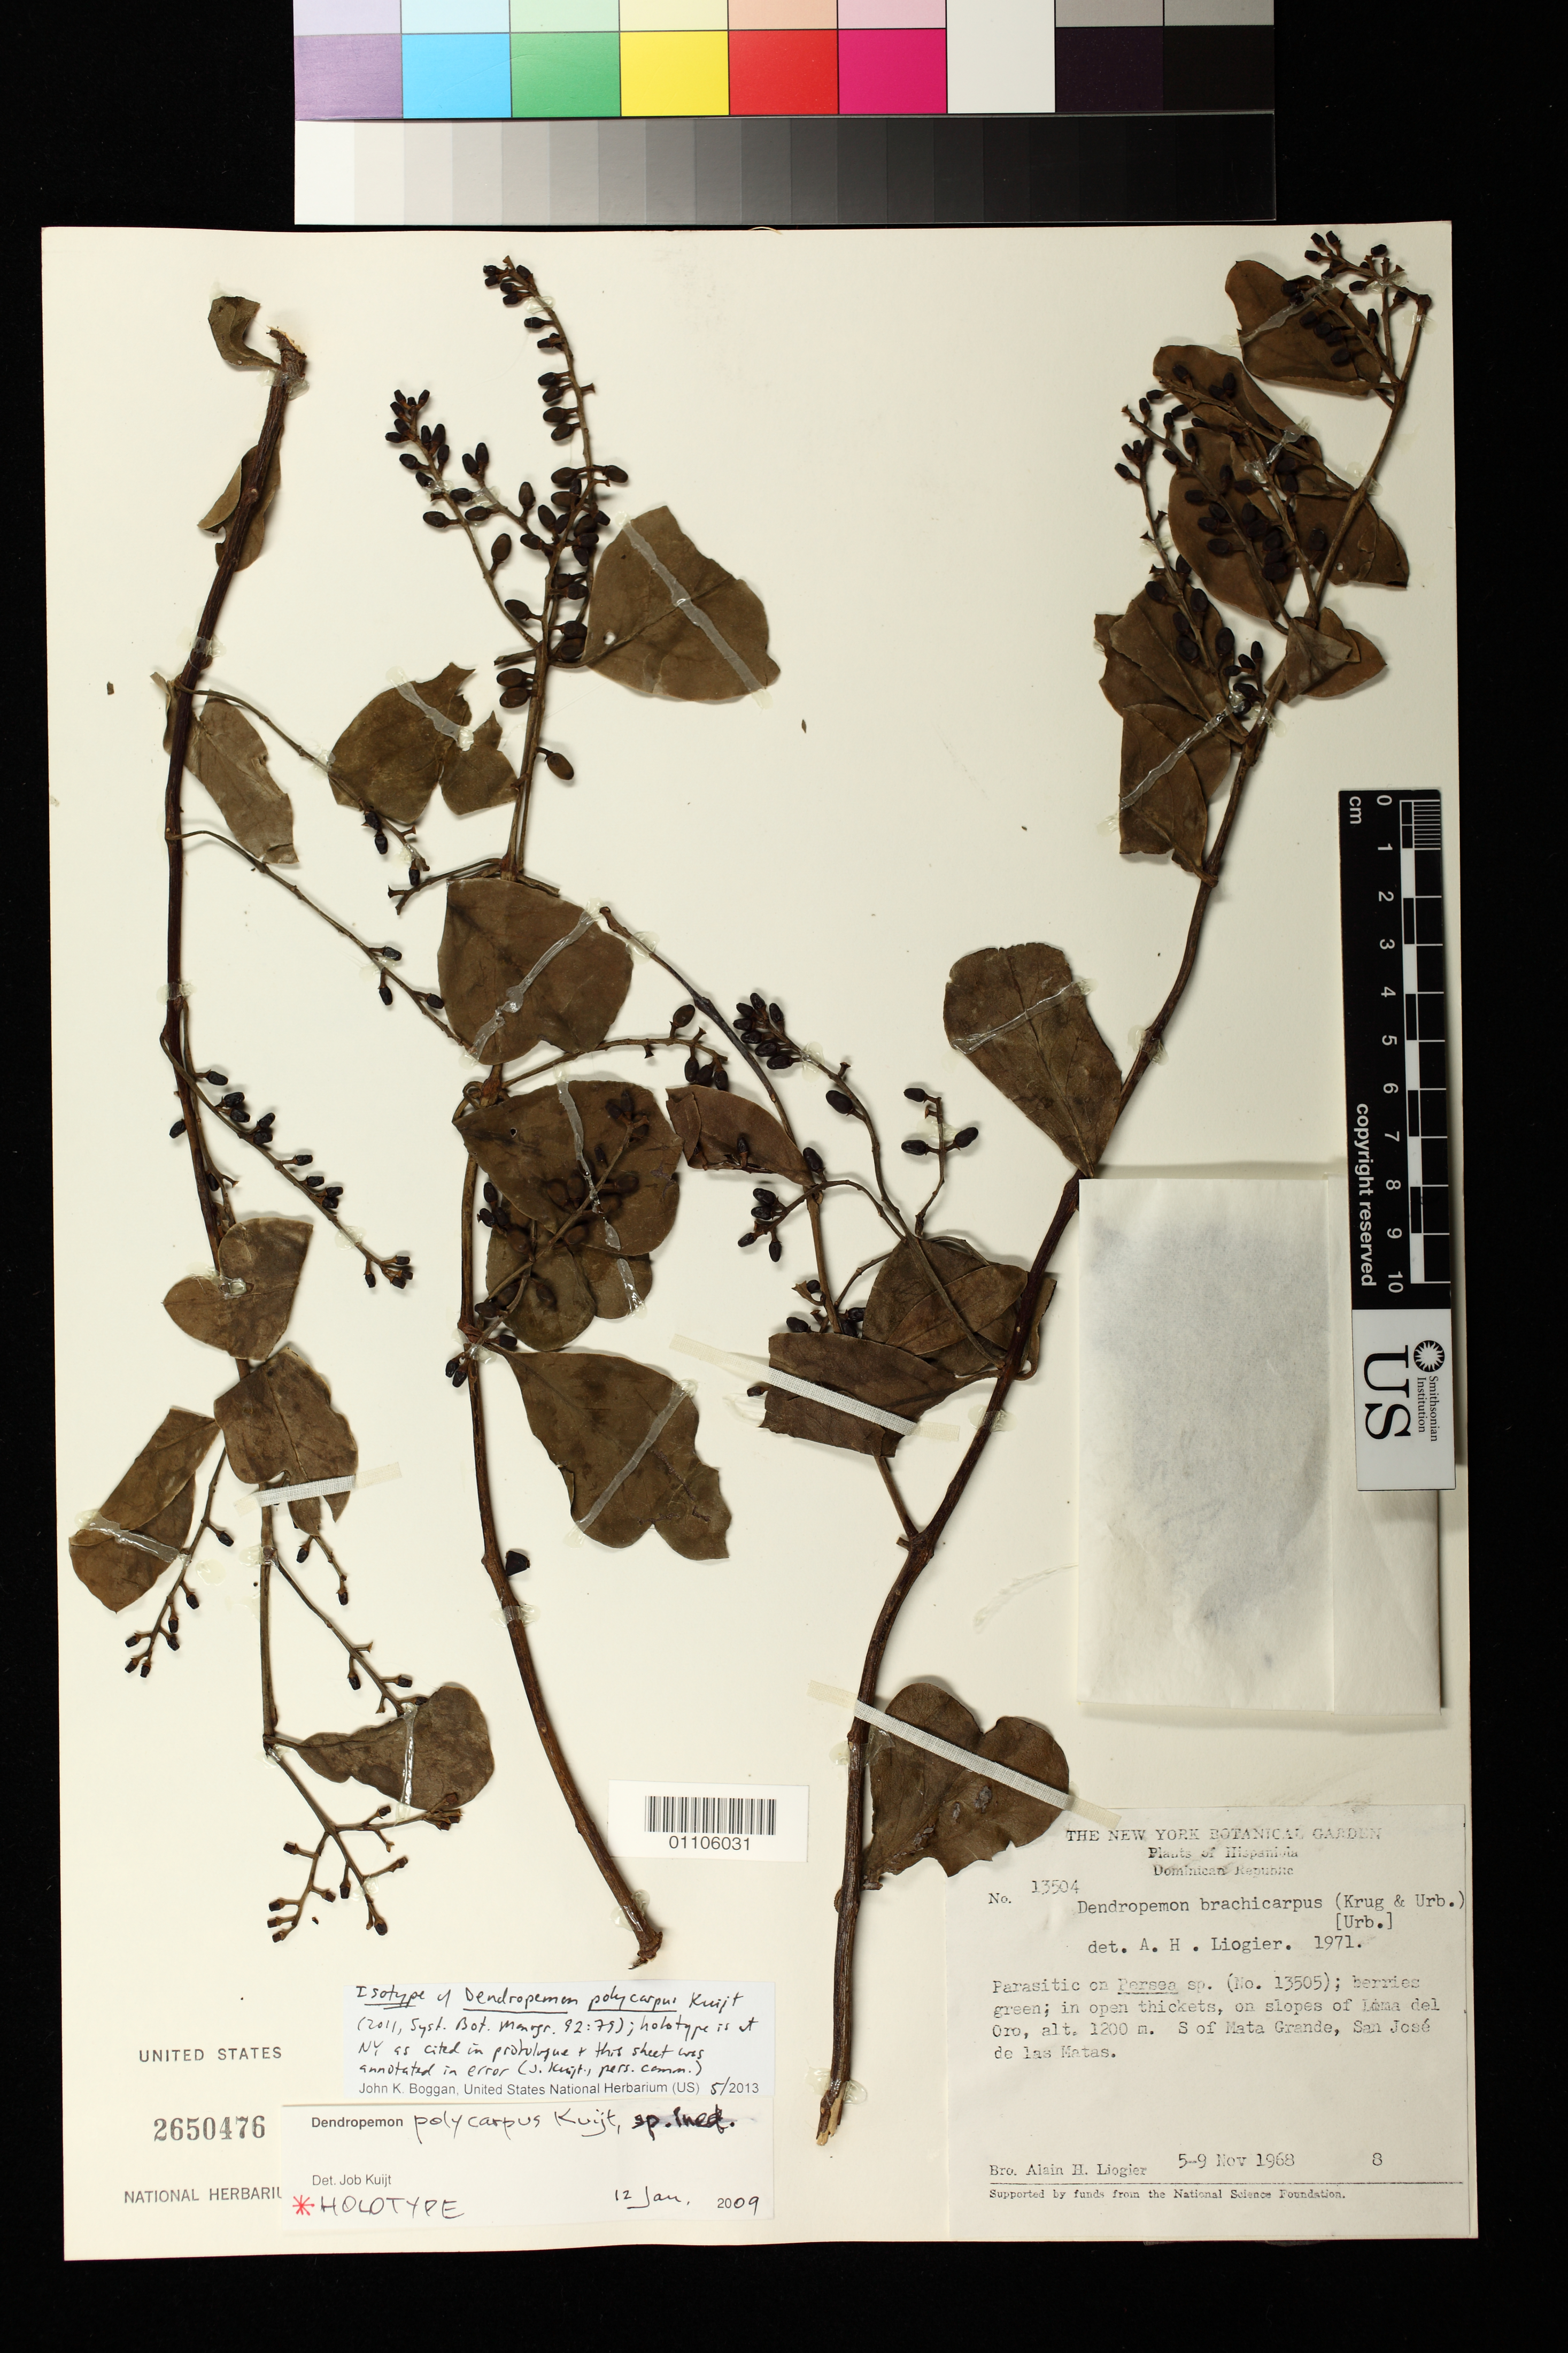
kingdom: Plantae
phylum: Tracheophyta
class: Magnoliopsida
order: Santalales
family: Loranthaceae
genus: Dendropemon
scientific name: Dendropemon polycarpus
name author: Kuijt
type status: Isotype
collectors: A. H. Liogier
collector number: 13504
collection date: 1968-11-05/1968-11-09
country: Dominican Republic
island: Hispaniola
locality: On slopes of Loma del Oro, S of Mata Grande, San José de las Matas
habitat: Parasitic on Persea sp. (No. 13505)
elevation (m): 1200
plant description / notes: Annotated by J. Kuijt (2009) as "holotype" in error; holotype is at NY as cited in protologue, and this sheet is an isotype (Kuijt, pers. comm. to JKB May 2013).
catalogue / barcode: US 2650476